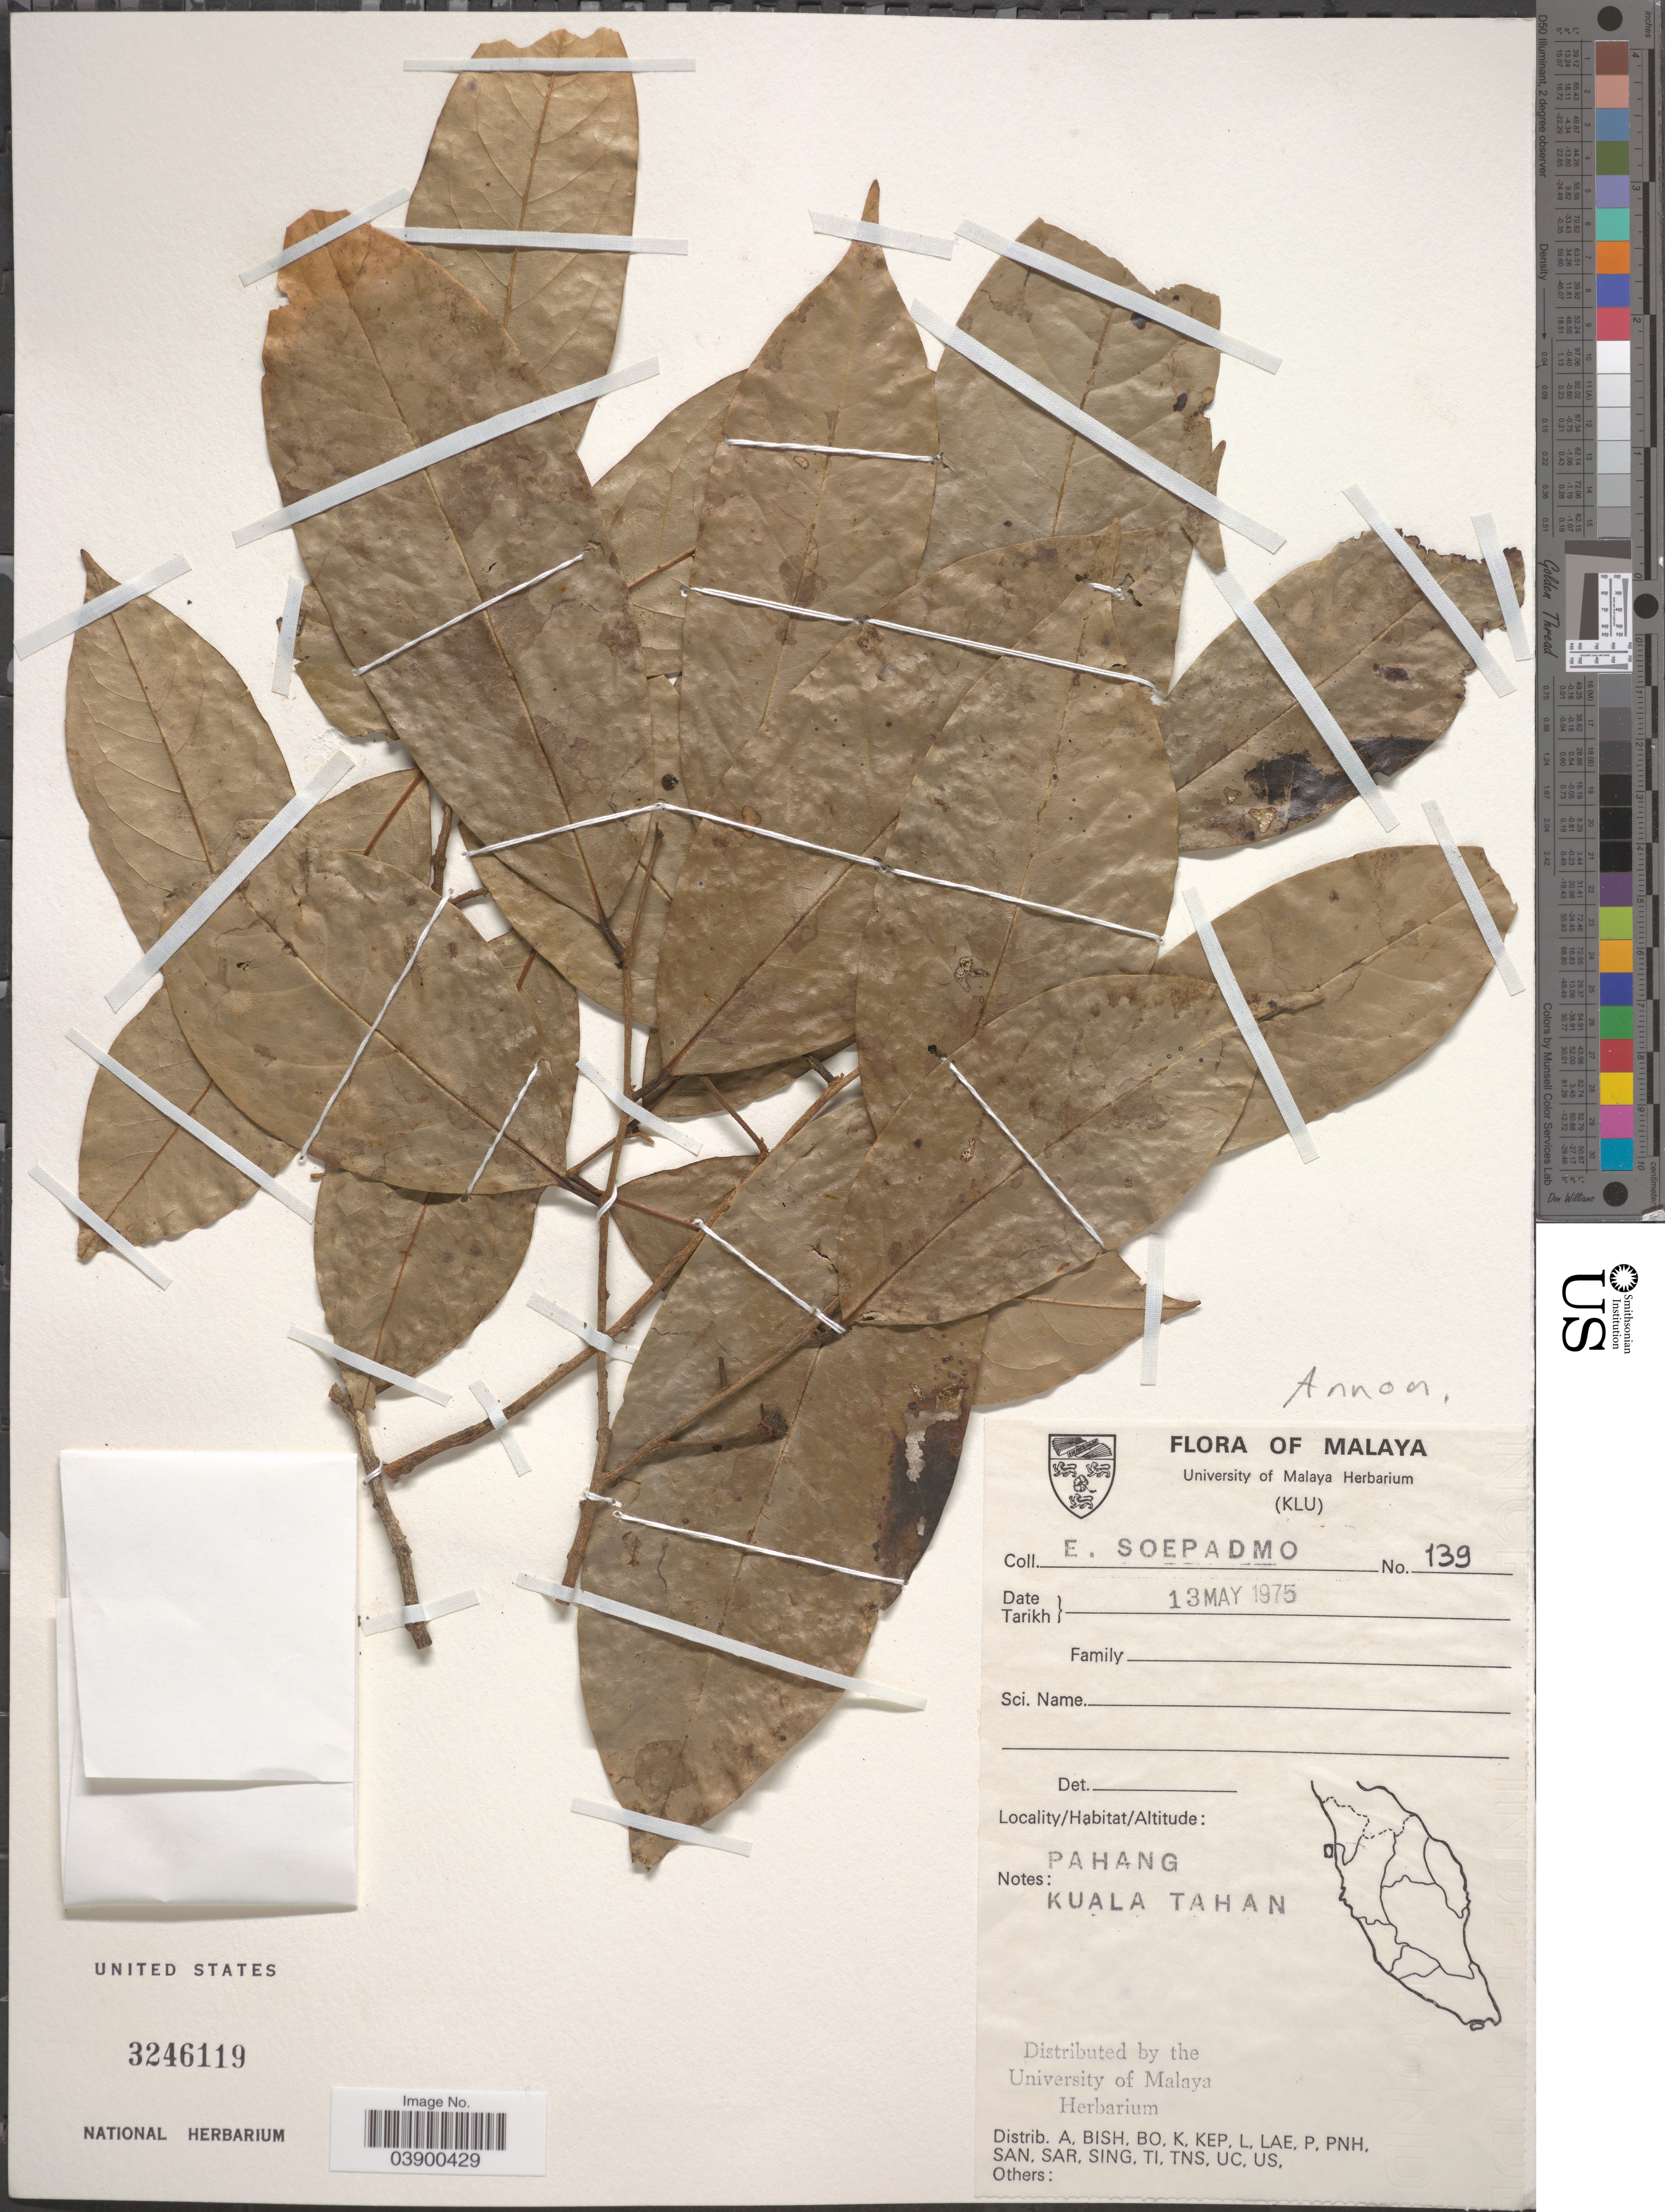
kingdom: Plantae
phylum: Tracheophyta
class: Magnoliopsida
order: Magnoliales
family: Annonaceae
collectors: E. Soepadmo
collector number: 139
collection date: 1975-05-13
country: Malaysia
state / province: Pahang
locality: Kuala Tahan.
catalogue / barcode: US 3246119